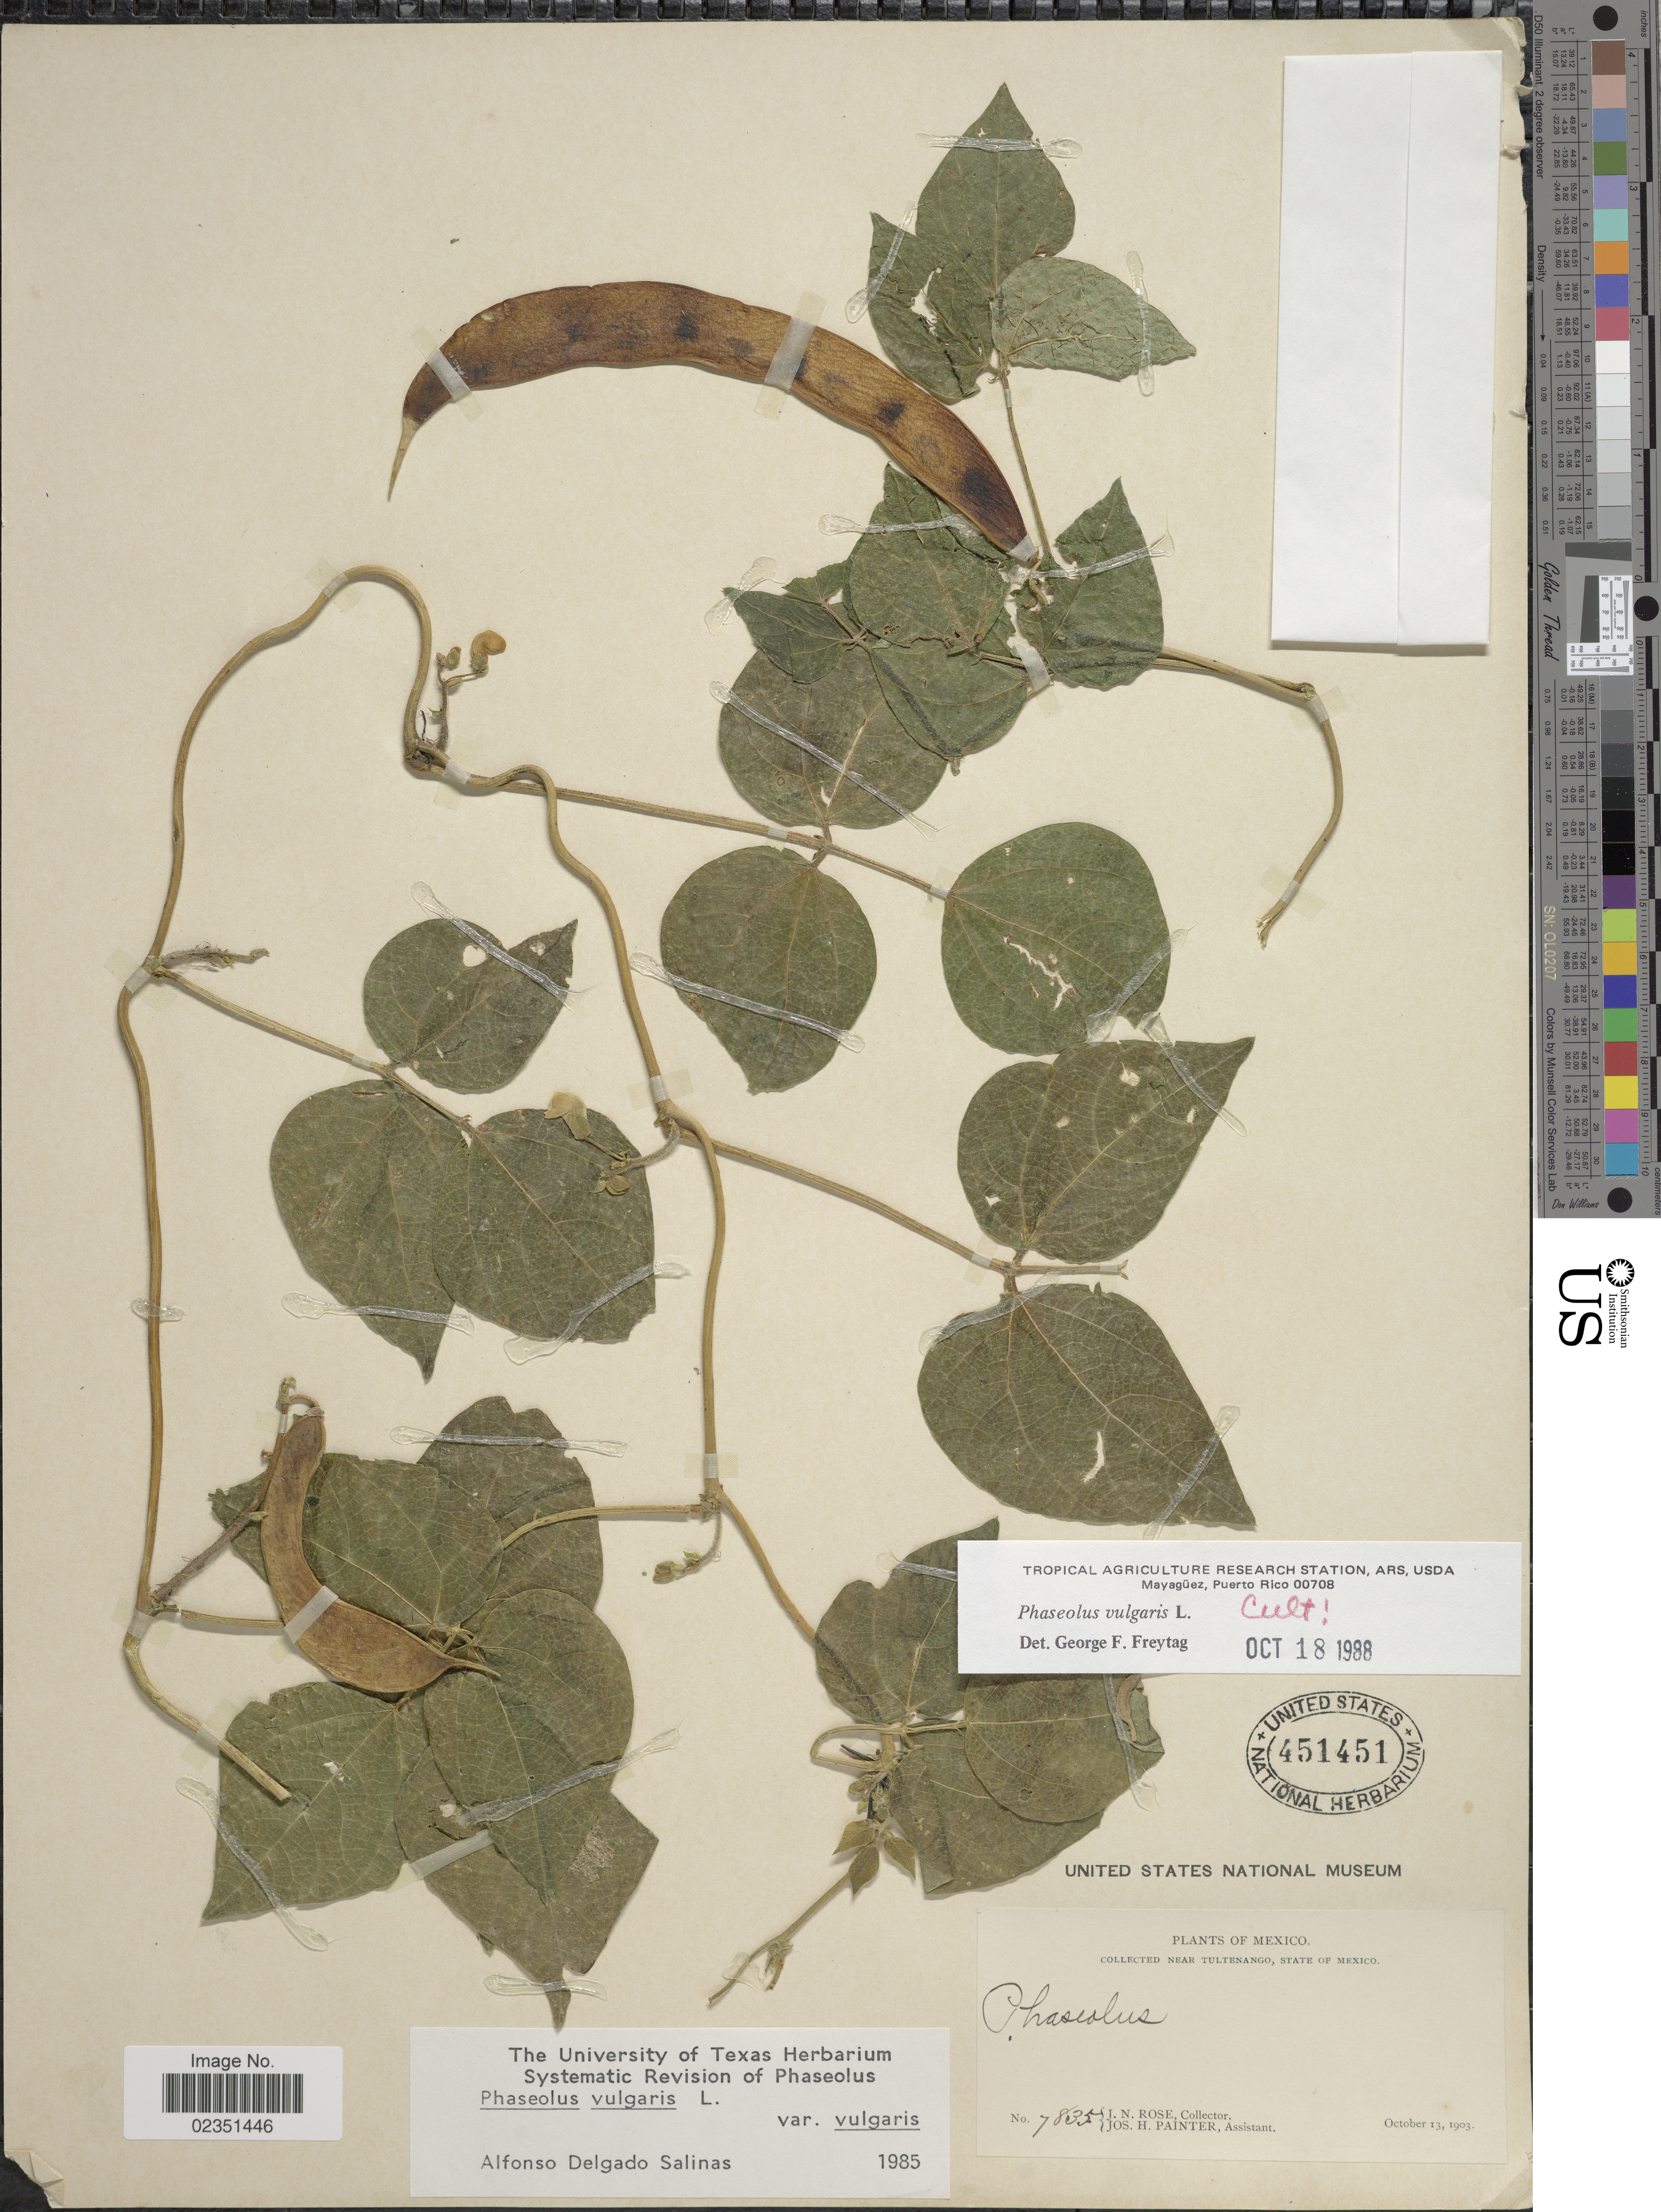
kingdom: Plantae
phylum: Tracheophyta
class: Magnoliopsida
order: Fabales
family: Fabaceae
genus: Phaseolus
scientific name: Phaseolus vulgaris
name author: L.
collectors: J. N. Rose & J. H. Painter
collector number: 7835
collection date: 1903-10-13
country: Mexico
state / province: México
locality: Near Tultenango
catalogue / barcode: US 451451